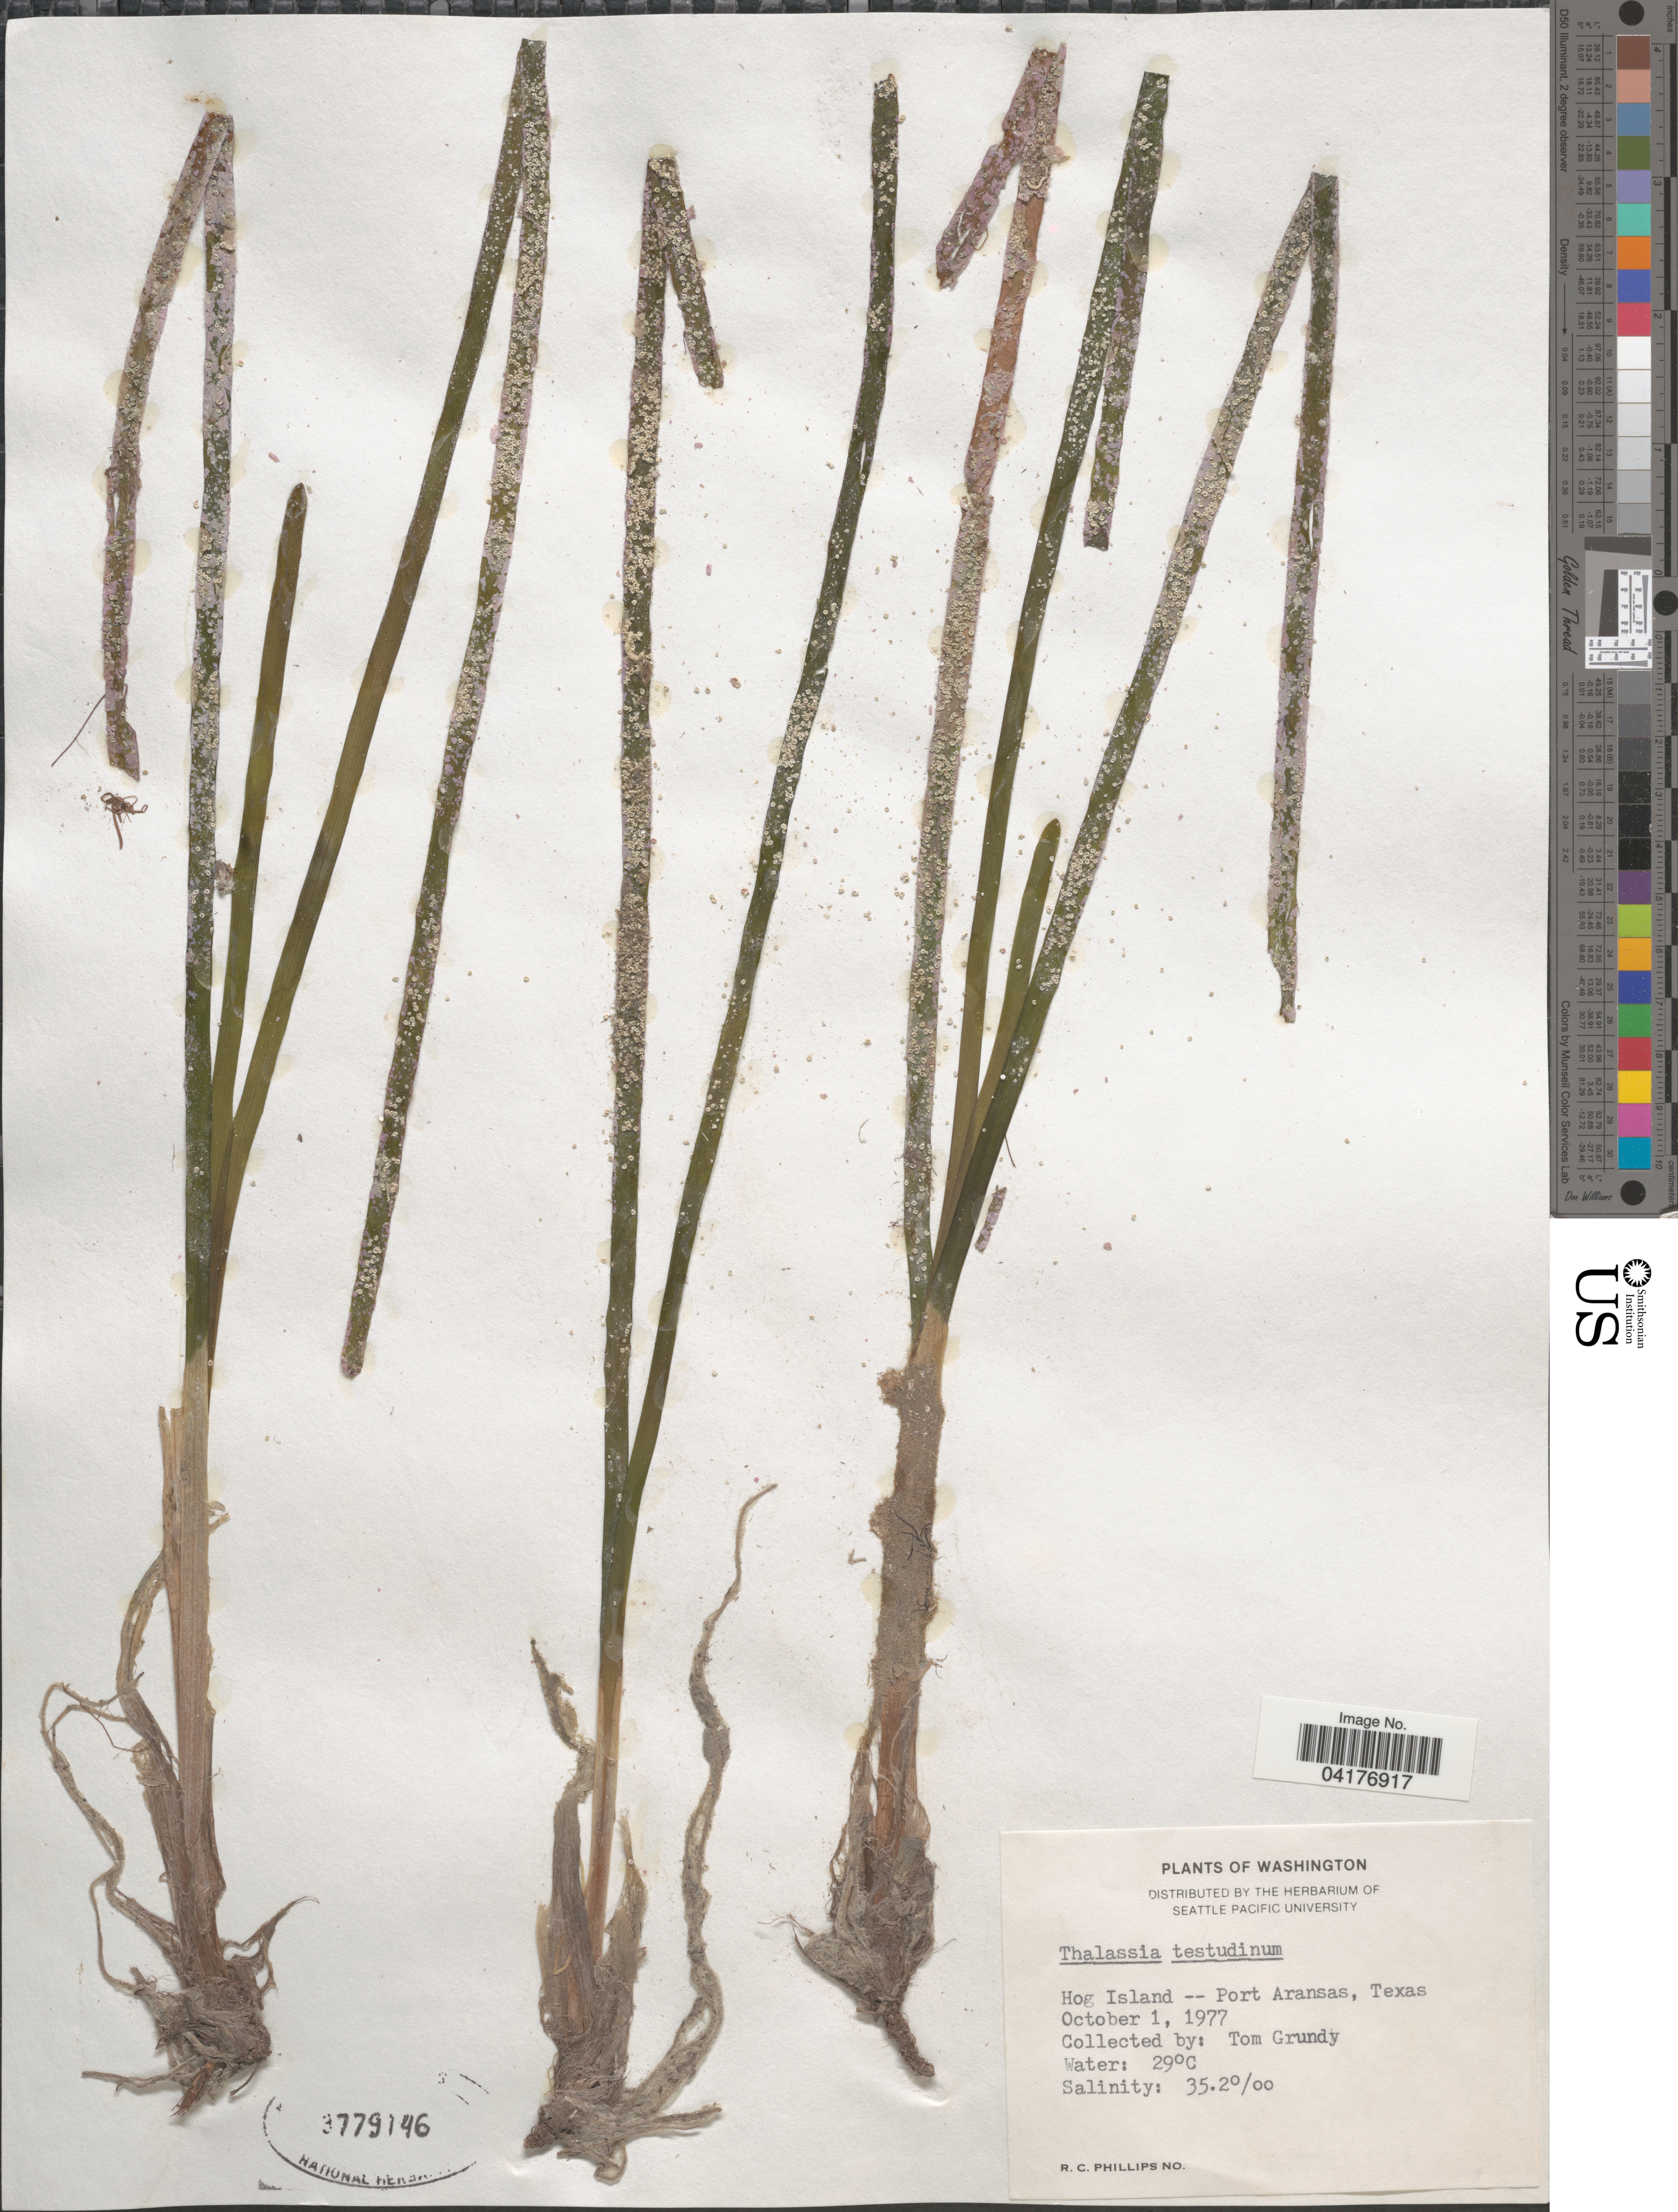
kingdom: Plantae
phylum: Tracheophyta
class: Liliopsida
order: Alismatales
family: Hydrocharitaceae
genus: Thalassia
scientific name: Thalassia testudinum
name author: Banks & Sol. ex K.D. Koenig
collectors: T. Grundy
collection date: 1977-10-01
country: United States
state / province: Texas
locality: Hog Island -- Port Aransas.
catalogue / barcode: US 3779146